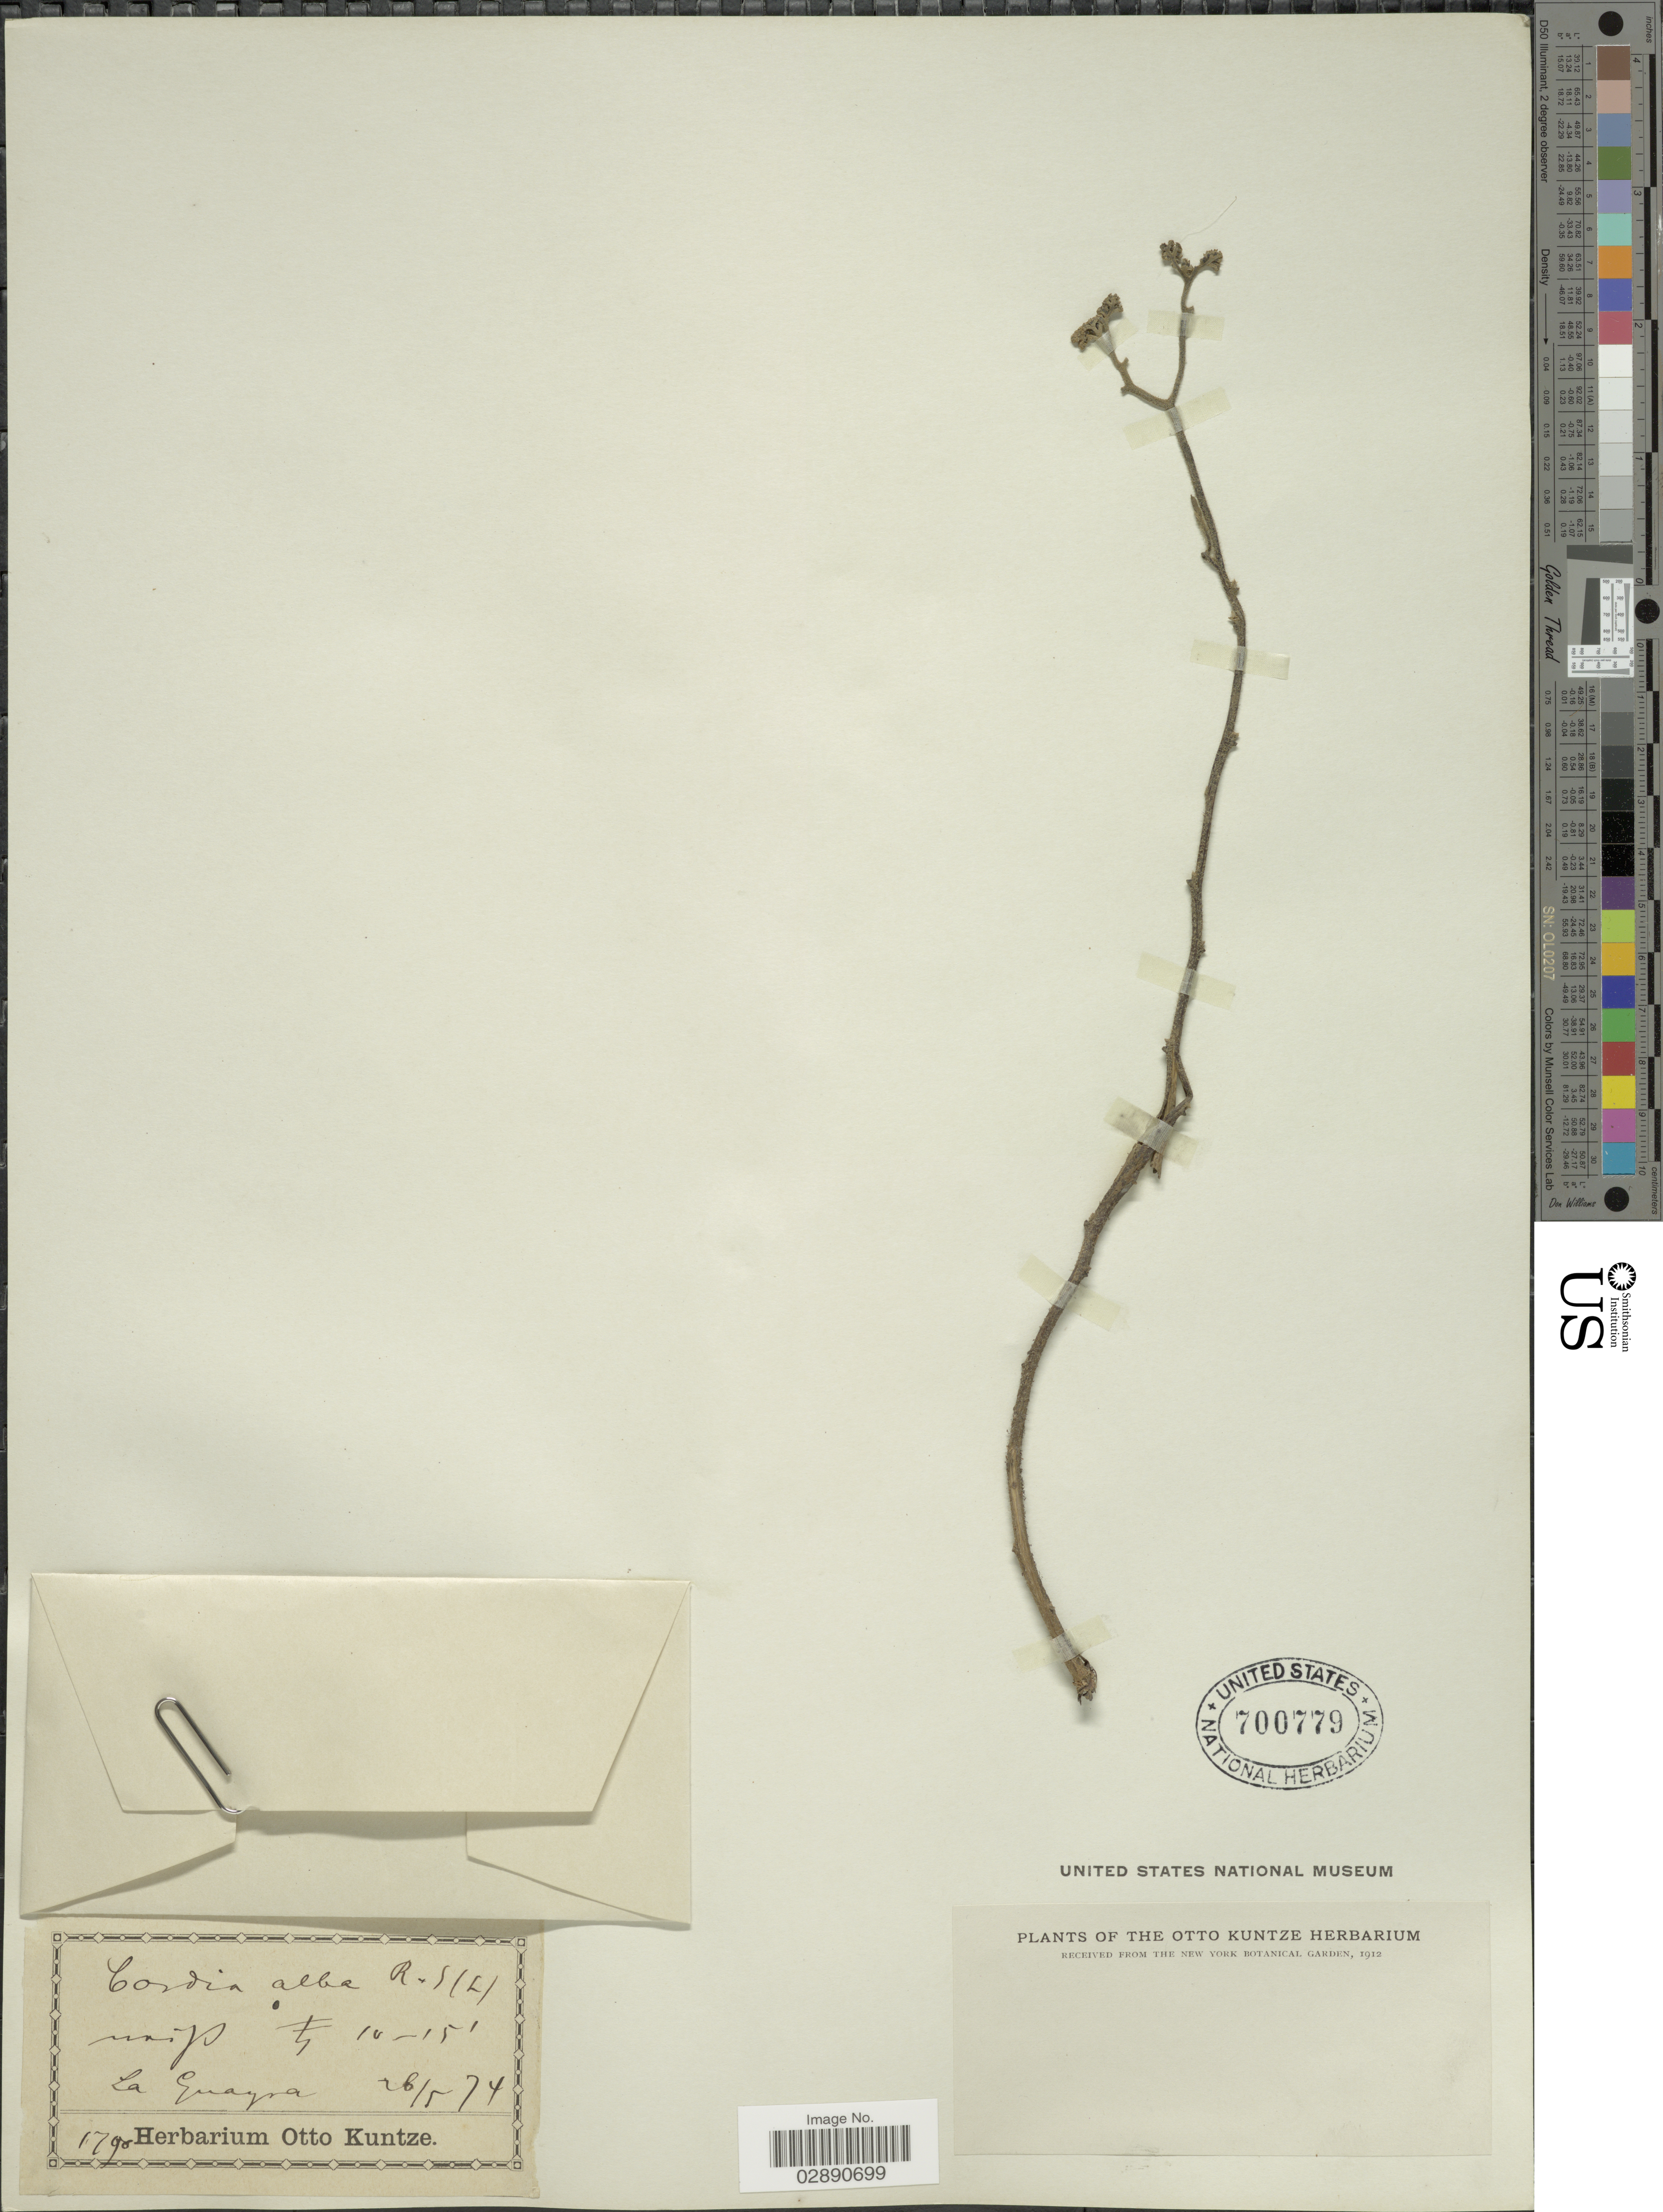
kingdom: Plantae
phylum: Tracheophyta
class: Magnoliopsida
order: Boraginales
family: Cordiaceae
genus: Cordia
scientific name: Cordia dentata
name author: Poir.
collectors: ex herb. Otto Kuntze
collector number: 1790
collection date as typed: Transcribed d/m/y: 26/5/74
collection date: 1874-05-26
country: Venezuela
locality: La Guayra.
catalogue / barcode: US 700779